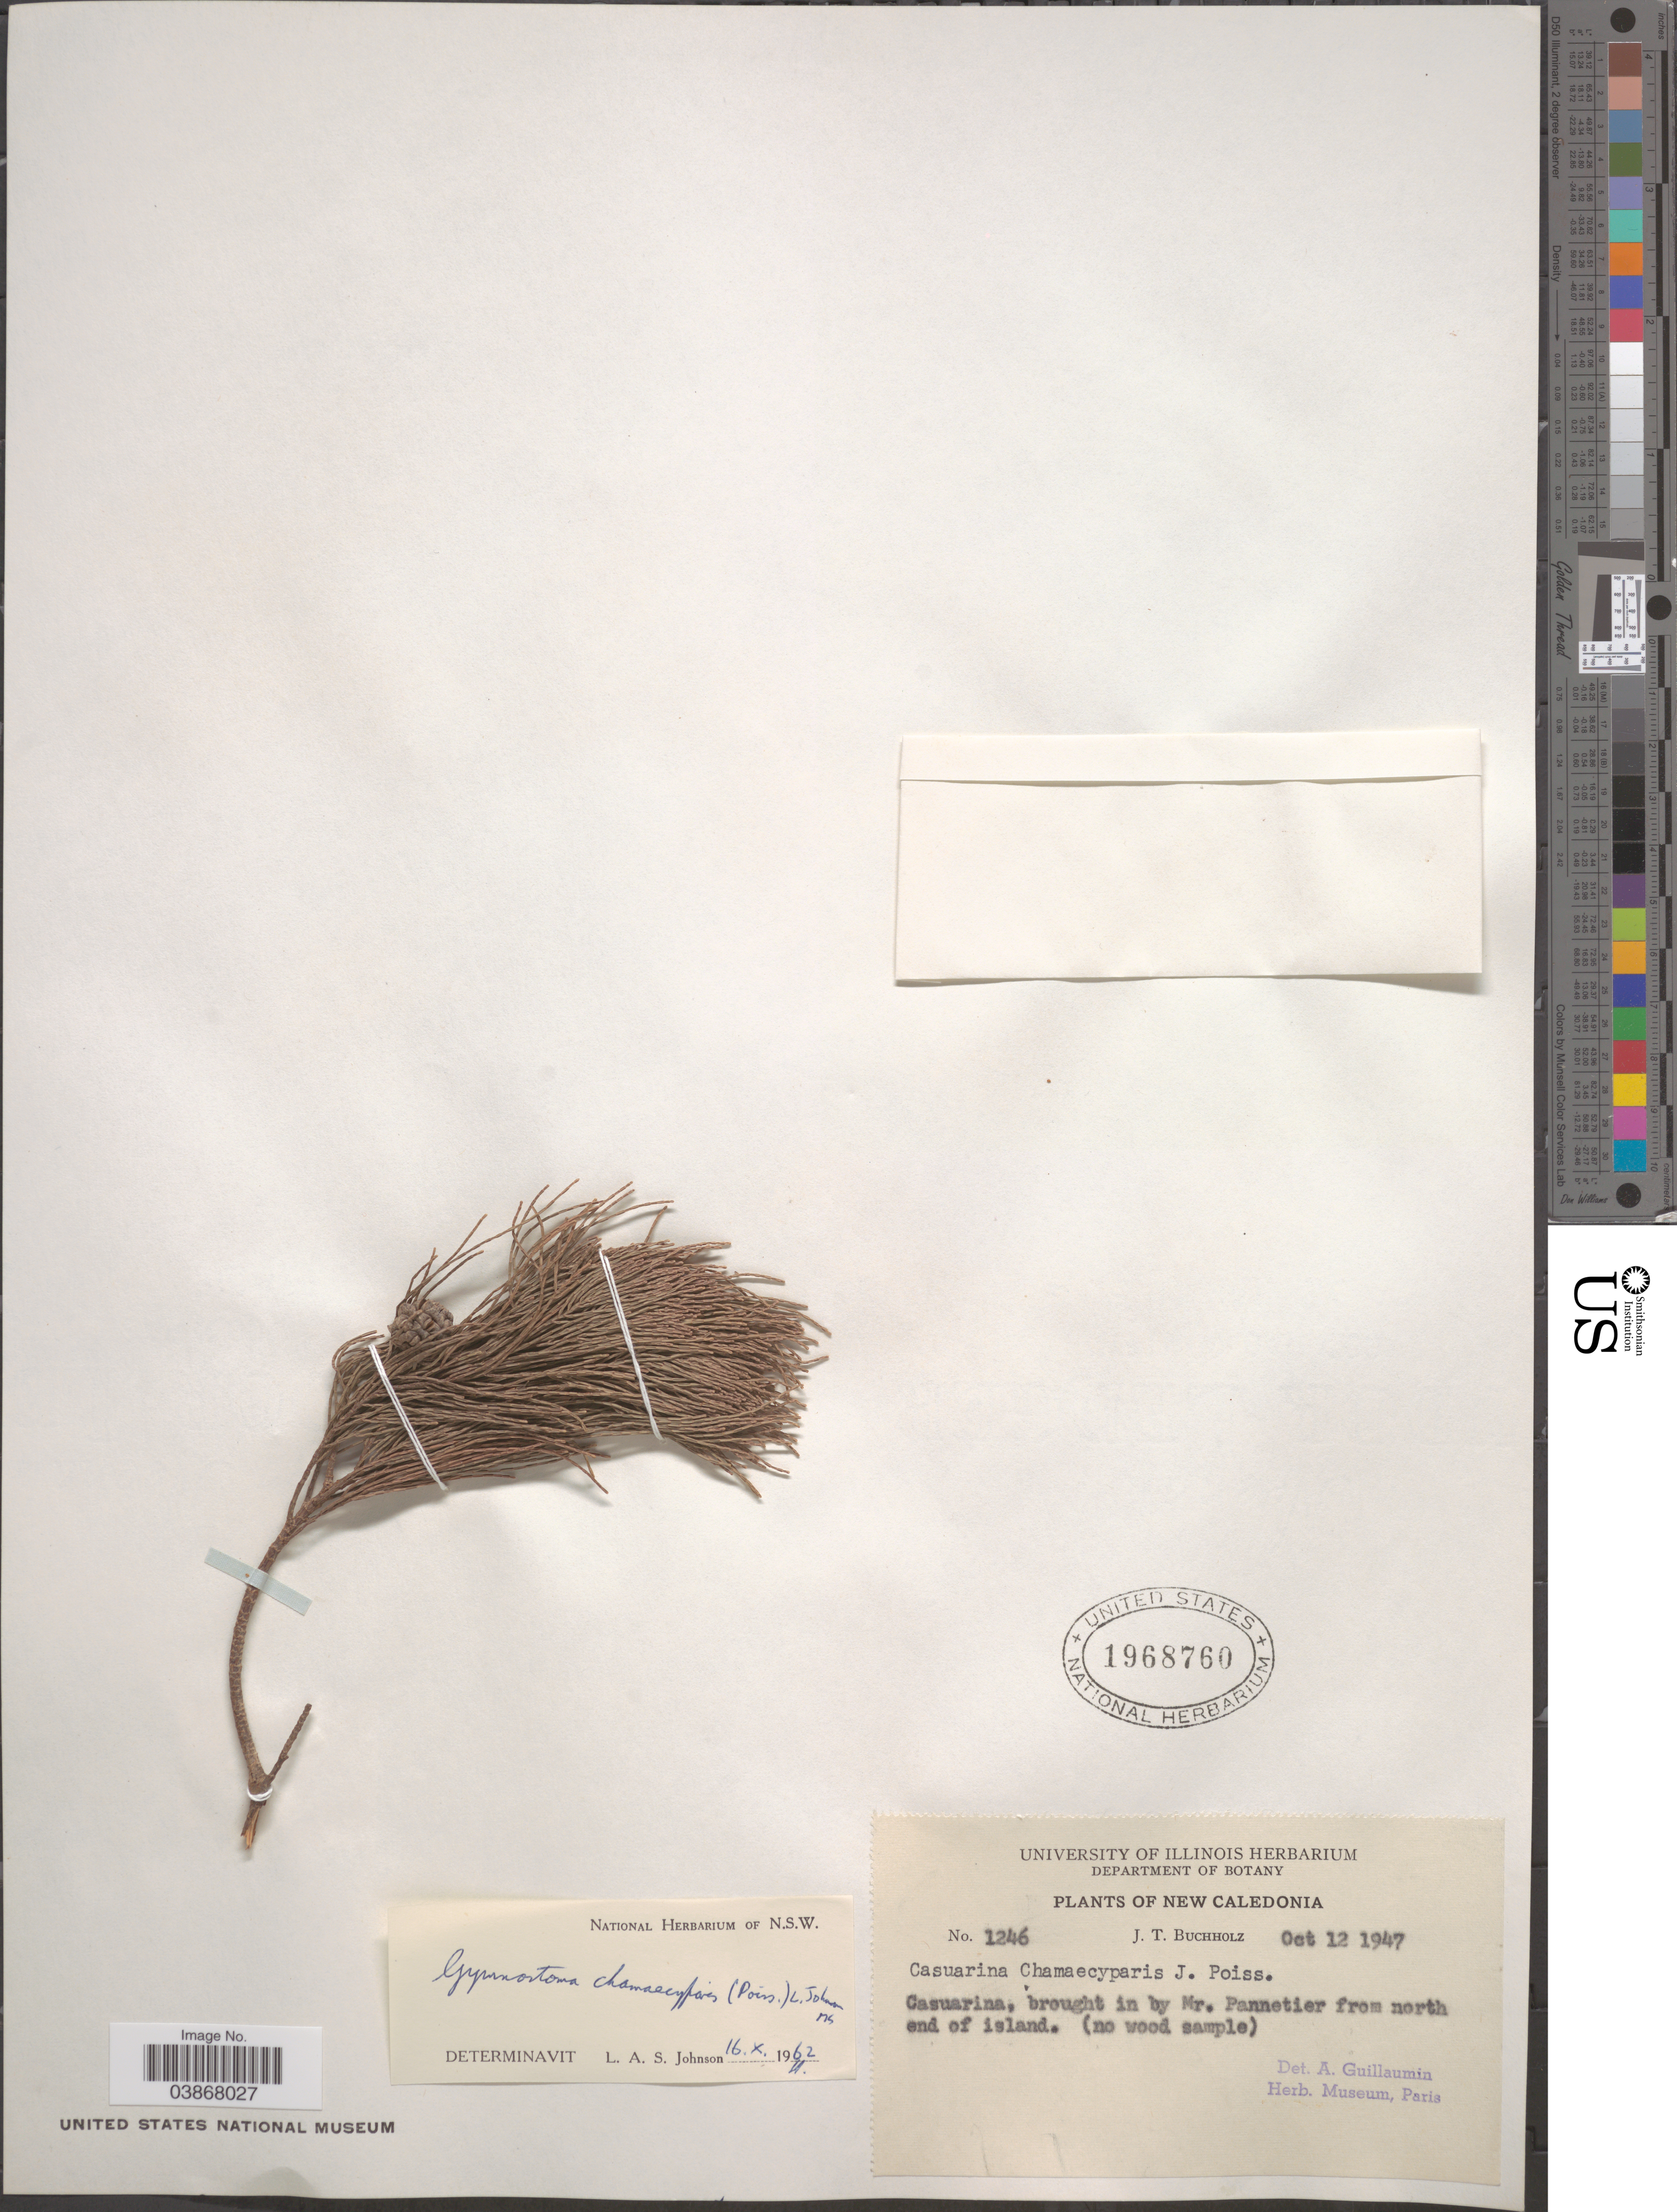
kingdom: Plantae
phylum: Tracheophyta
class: Magnoliopsida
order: Fagales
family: Casuarinaceae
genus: Gymnostoma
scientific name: Gymnostoma chamaecyparis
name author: (J. Poiss.) L.A.S. Johnson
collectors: J. T. Buchholz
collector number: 1246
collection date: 1947-10-12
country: New Caledonia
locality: North end of island.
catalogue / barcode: US 1968760